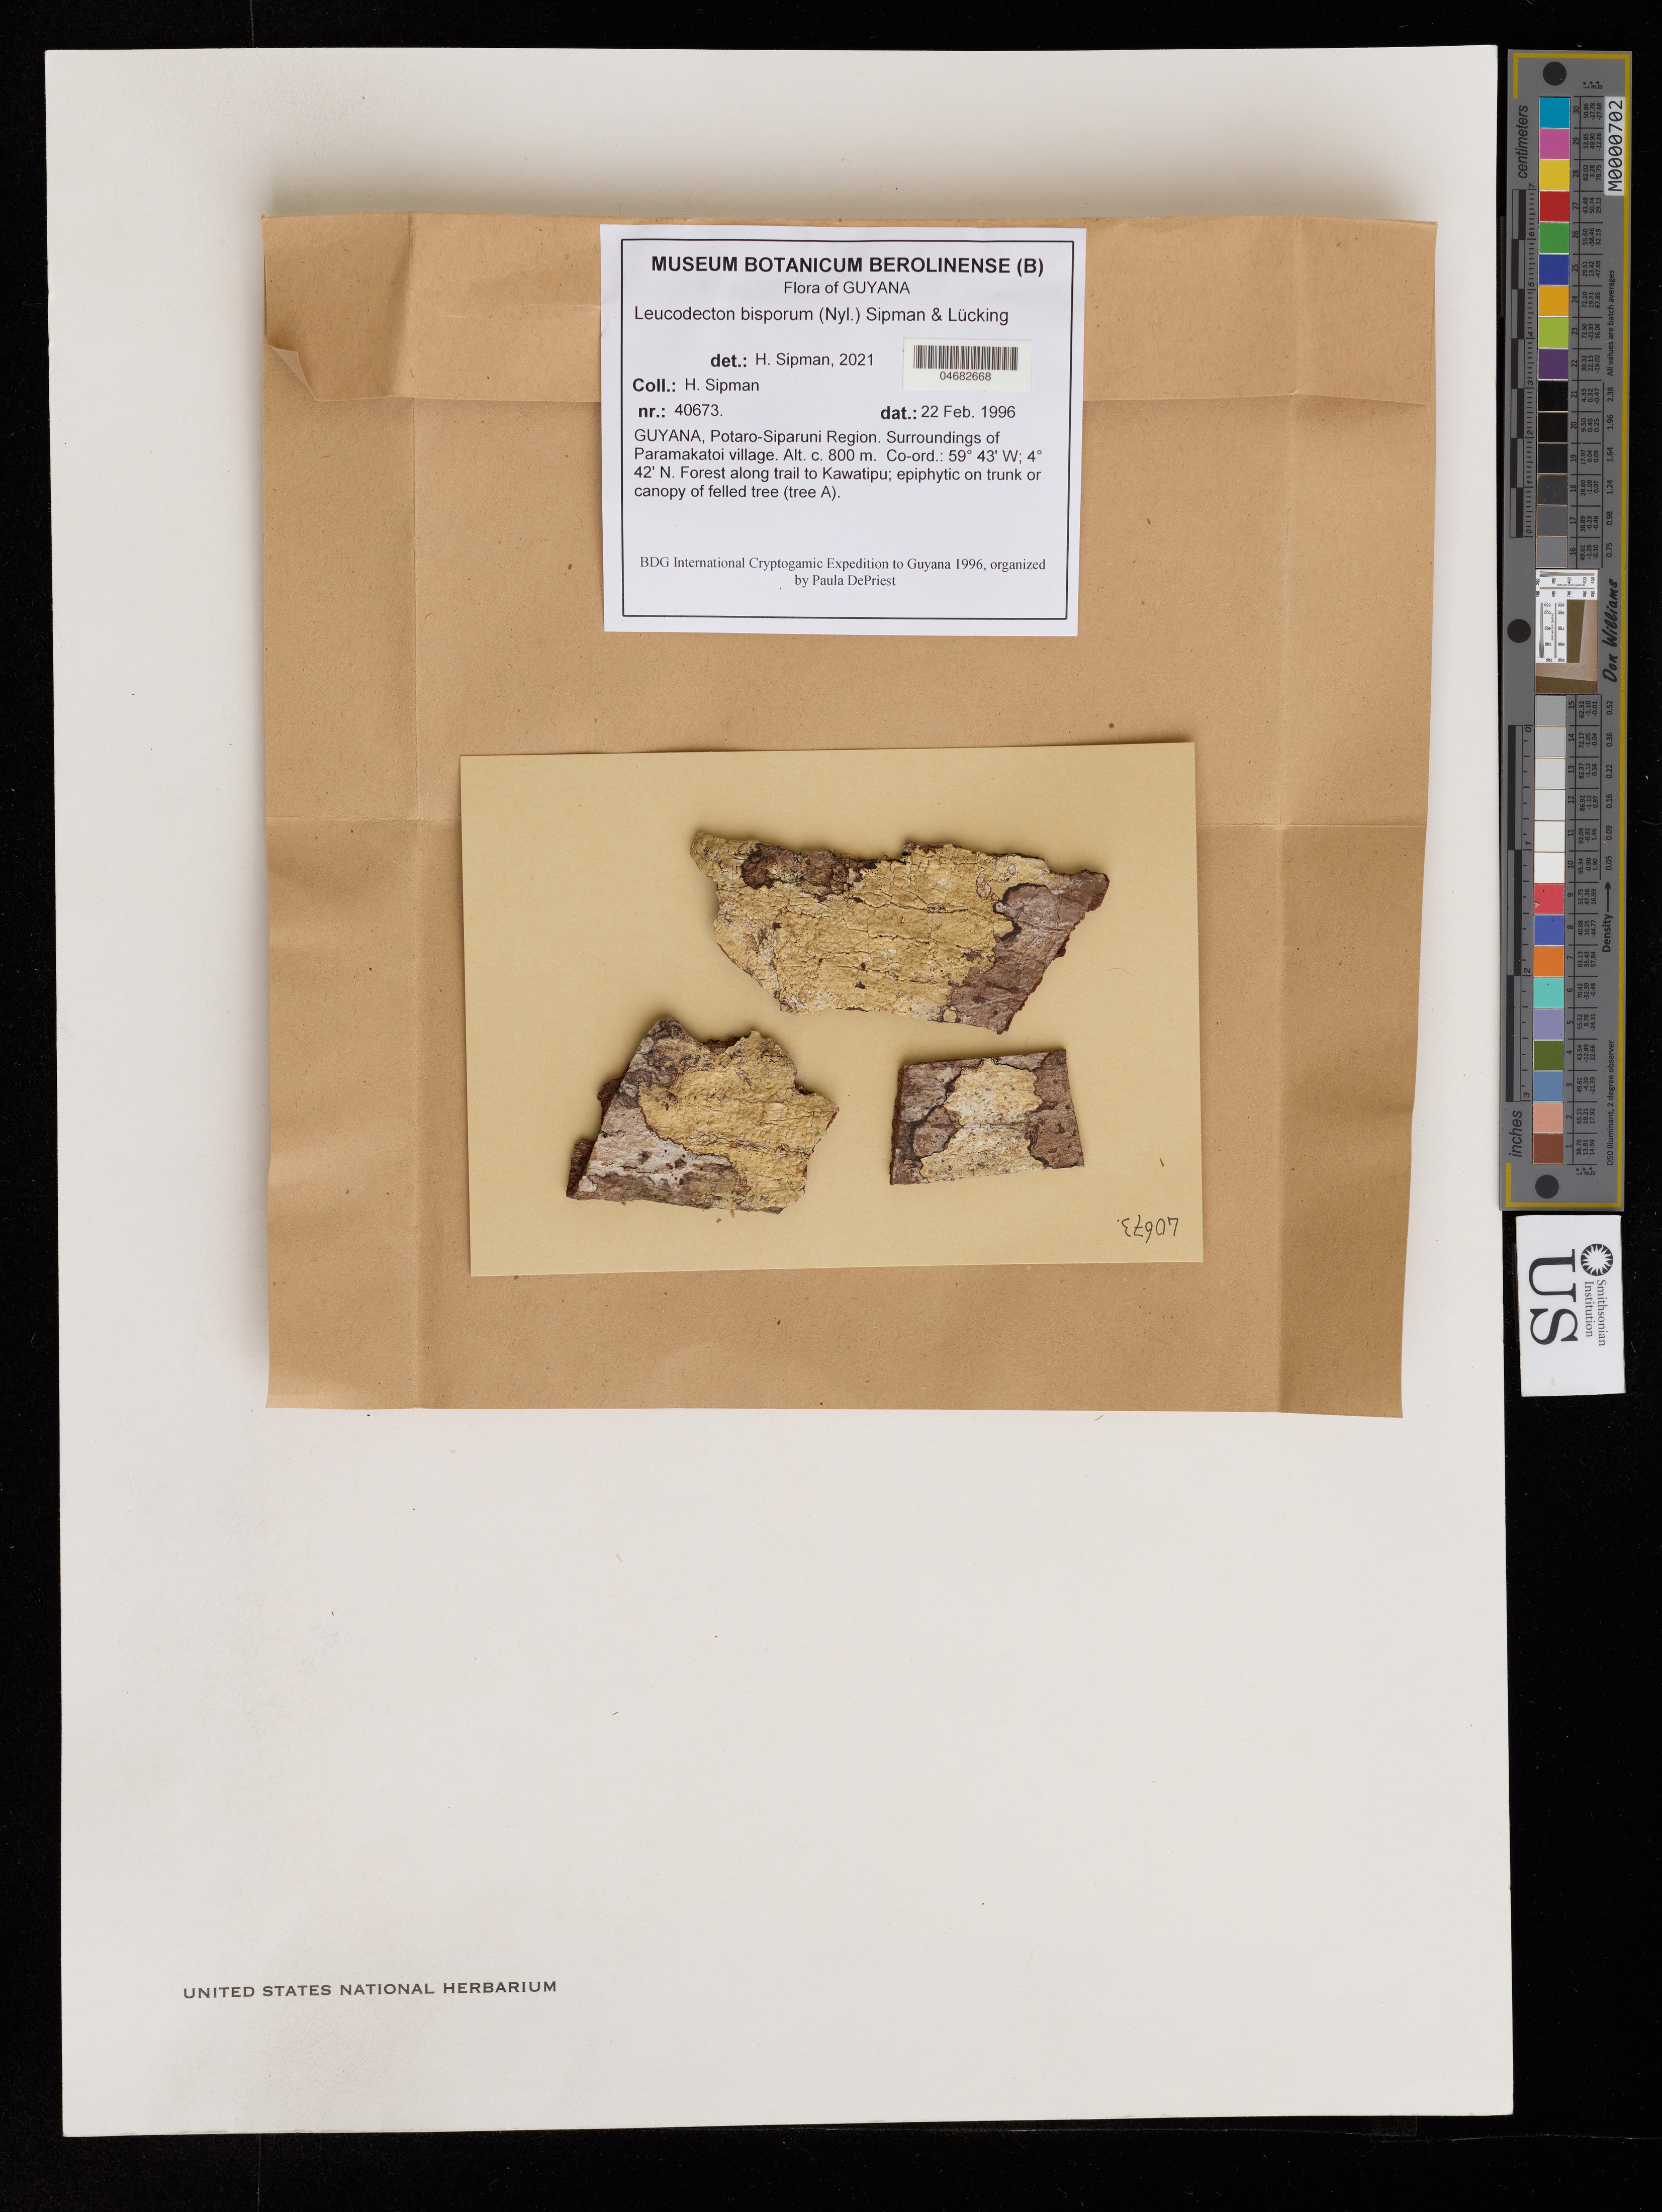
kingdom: Fungi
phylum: Ascomycota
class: Lecanoromycetes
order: Ostropales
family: Graphidaceae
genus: Leucodecton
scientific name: Leucodecton bisporum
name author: (Nyl.) Sipman & Lücking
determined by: Sipman, H.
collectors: H. Sipman et al.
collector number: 40673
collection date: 1996-02-22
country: Guyana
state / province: Potaro-Siparuni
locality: Paramakatoi Village, surroundings. Forest trail to Kawatipu.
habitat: Forest along trail. On trunk or canopy of felled tree (tree A)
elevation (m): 800